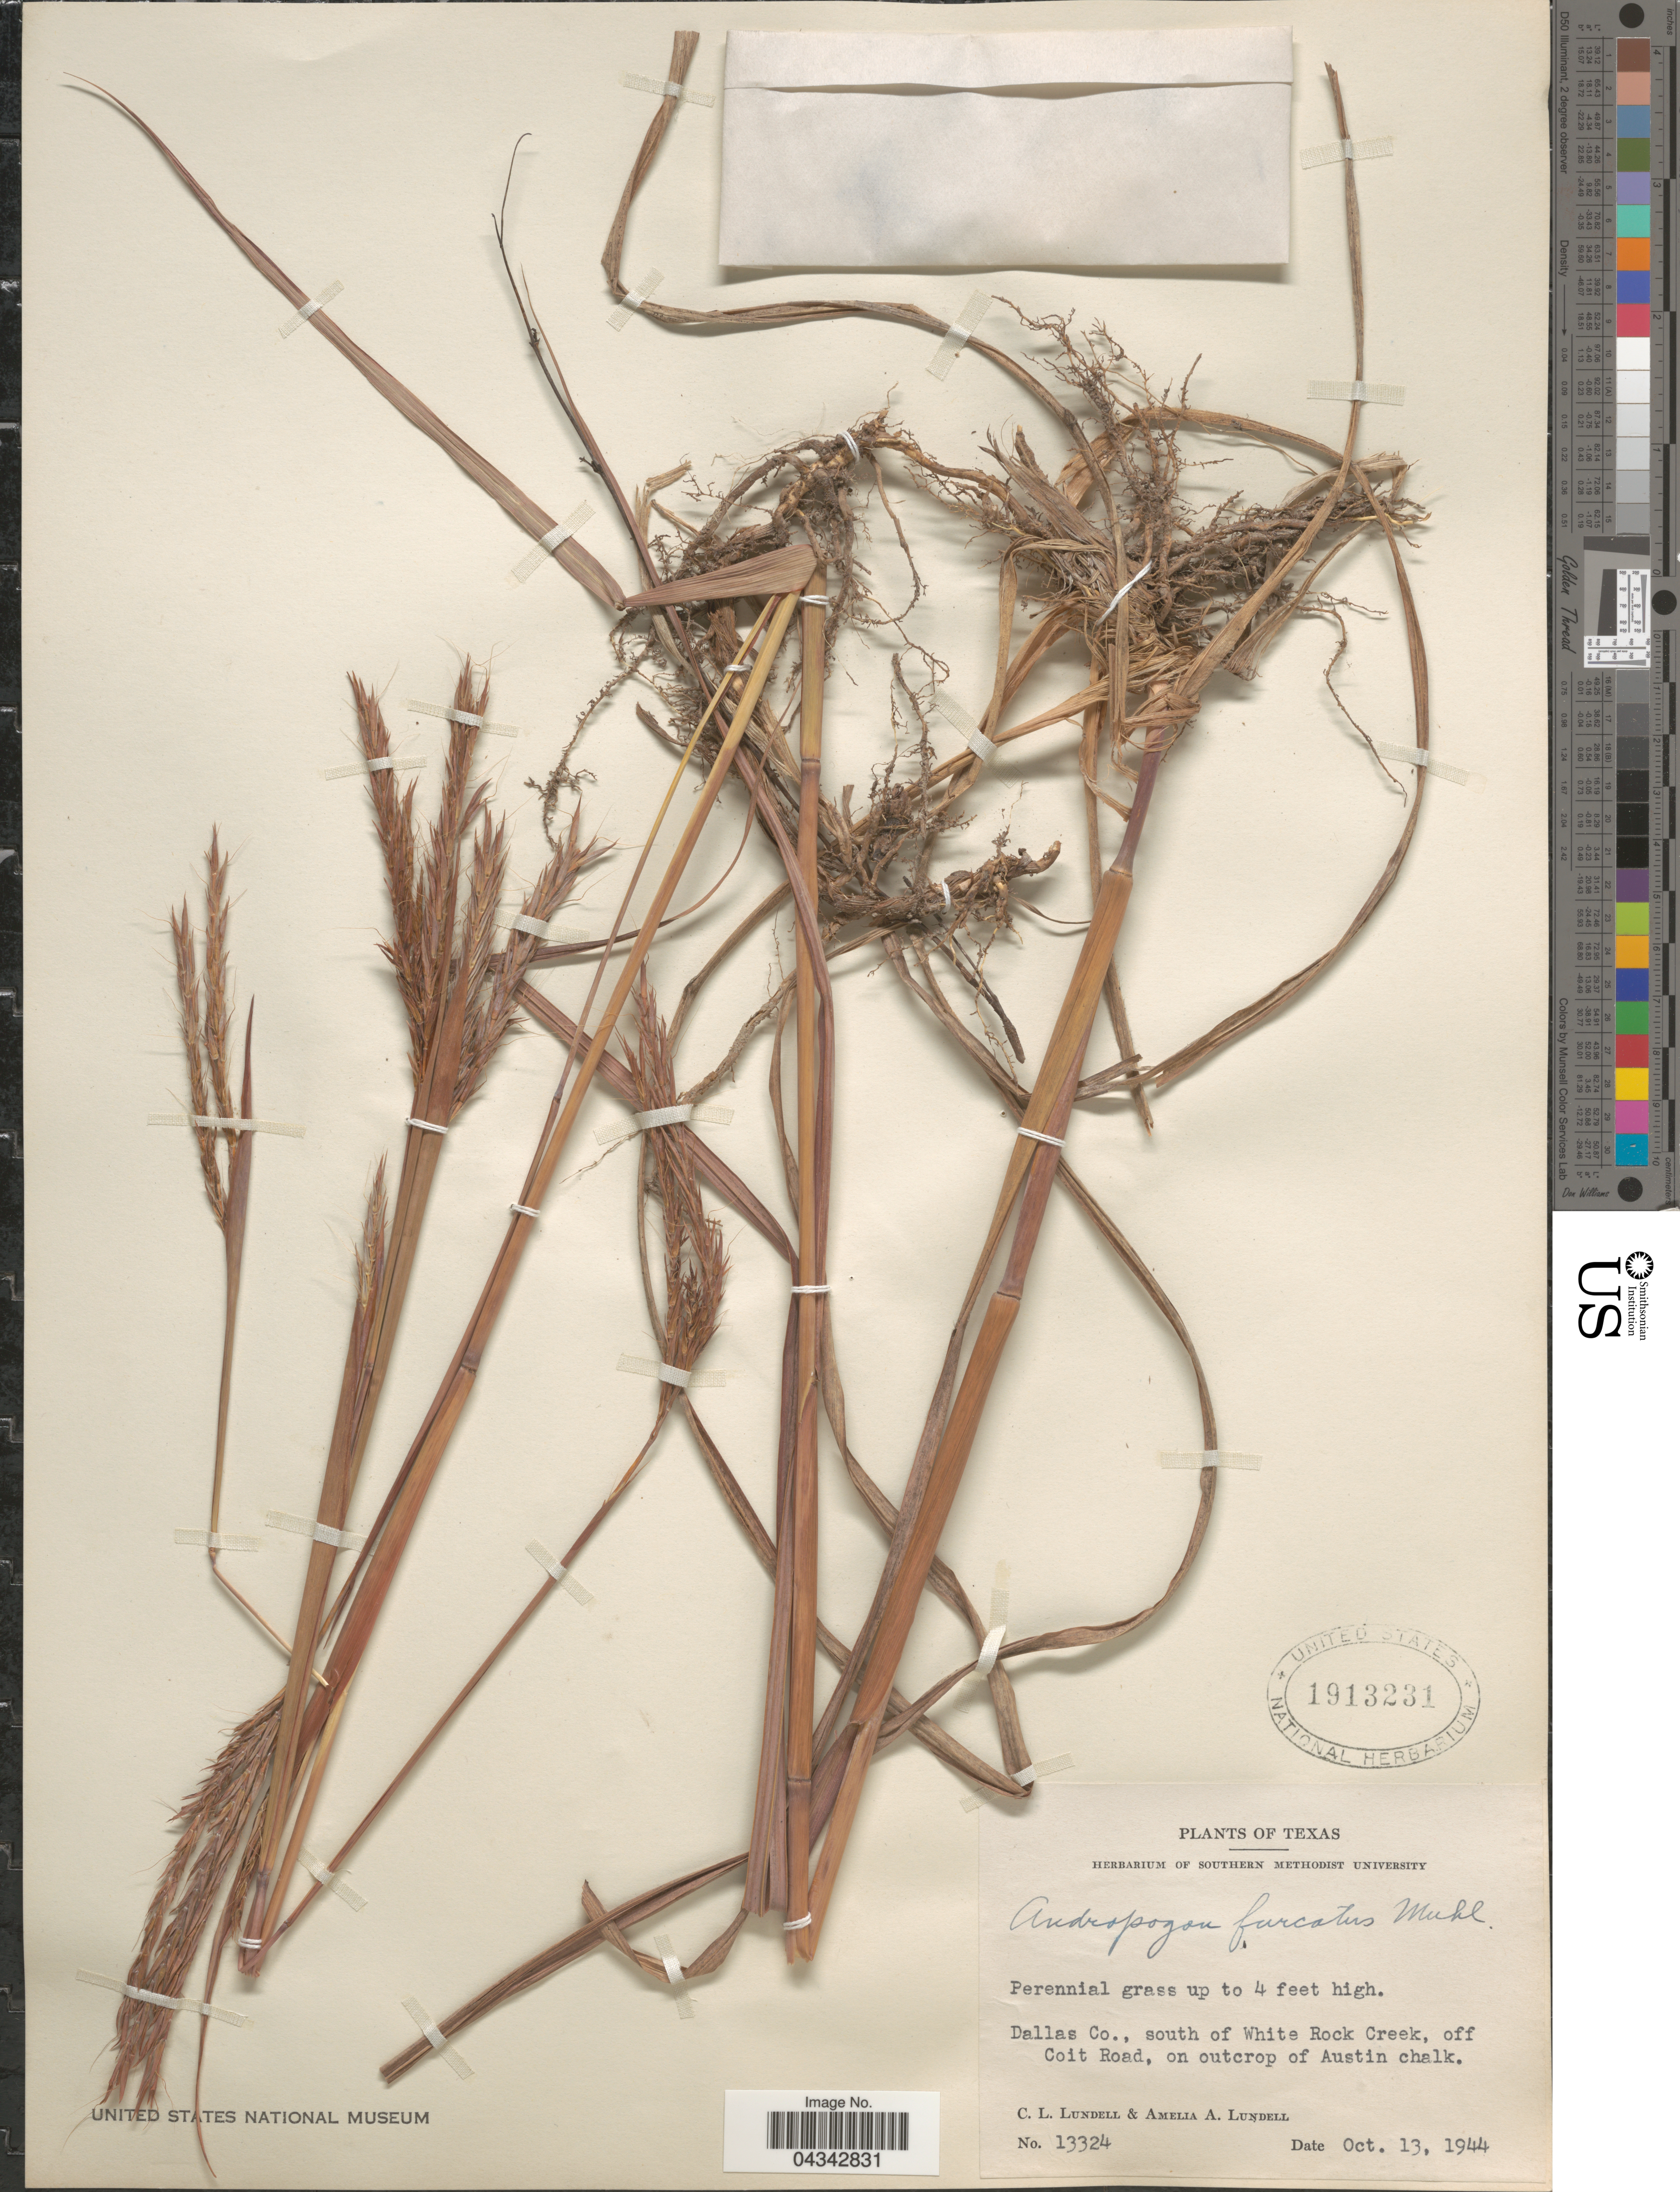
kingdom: Plantae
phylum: Tracheophyta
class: Liliopsida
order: Poales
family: Poaceae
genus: Andropogon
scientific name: Andropogon gerardii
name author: Vitman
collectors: C. L. Lundell & A. A. Lundell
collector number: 13324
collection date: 1944-10-13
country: United States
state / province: Texas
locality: Dallas Co., south of White Rock Creek, off Coit Road, on outcrop of Austin chalk.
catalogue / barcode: US 1913231